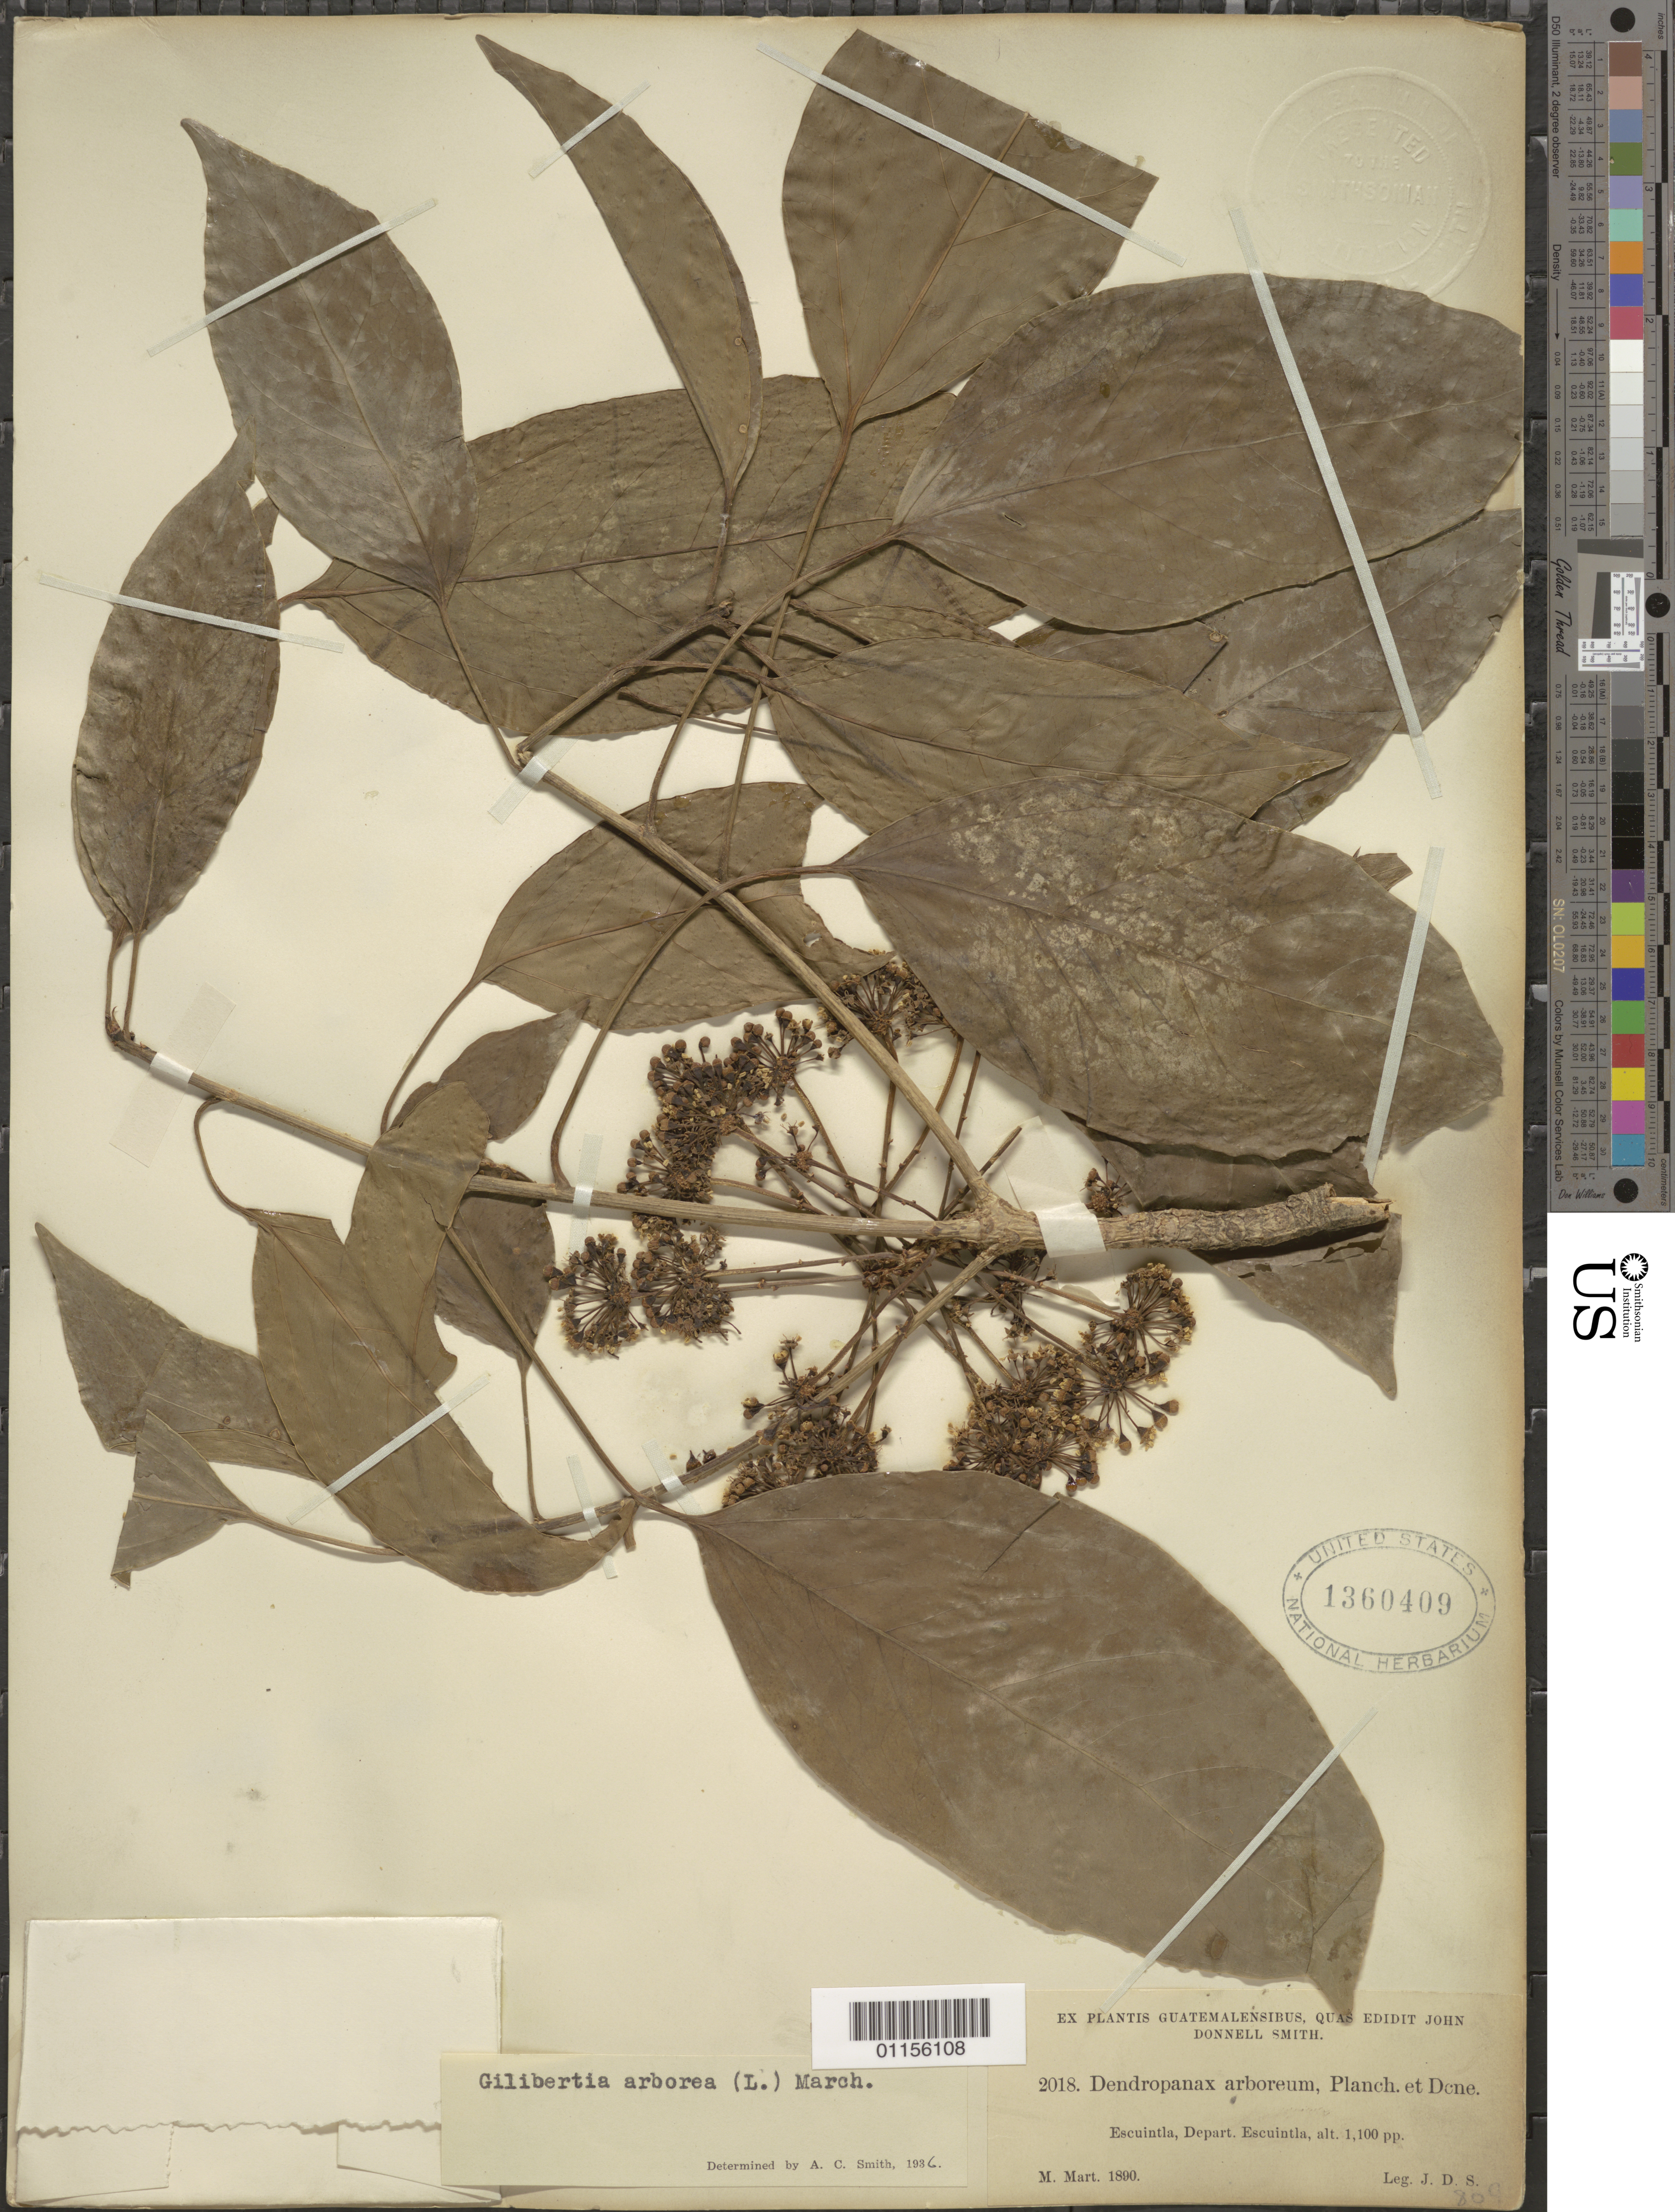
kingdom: Plantae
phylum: Tracheophyta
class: Magnoliopsida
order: Apiales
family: Araliaceae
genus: Dendropanax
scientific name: Dendropanax arboreus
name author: (L.) Decne. & Planch.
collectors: J. Donnell Smith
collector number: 2018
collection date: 1800-03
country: Guatemala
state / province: Escuintla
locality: Escuintla.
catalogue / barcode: US 1360409